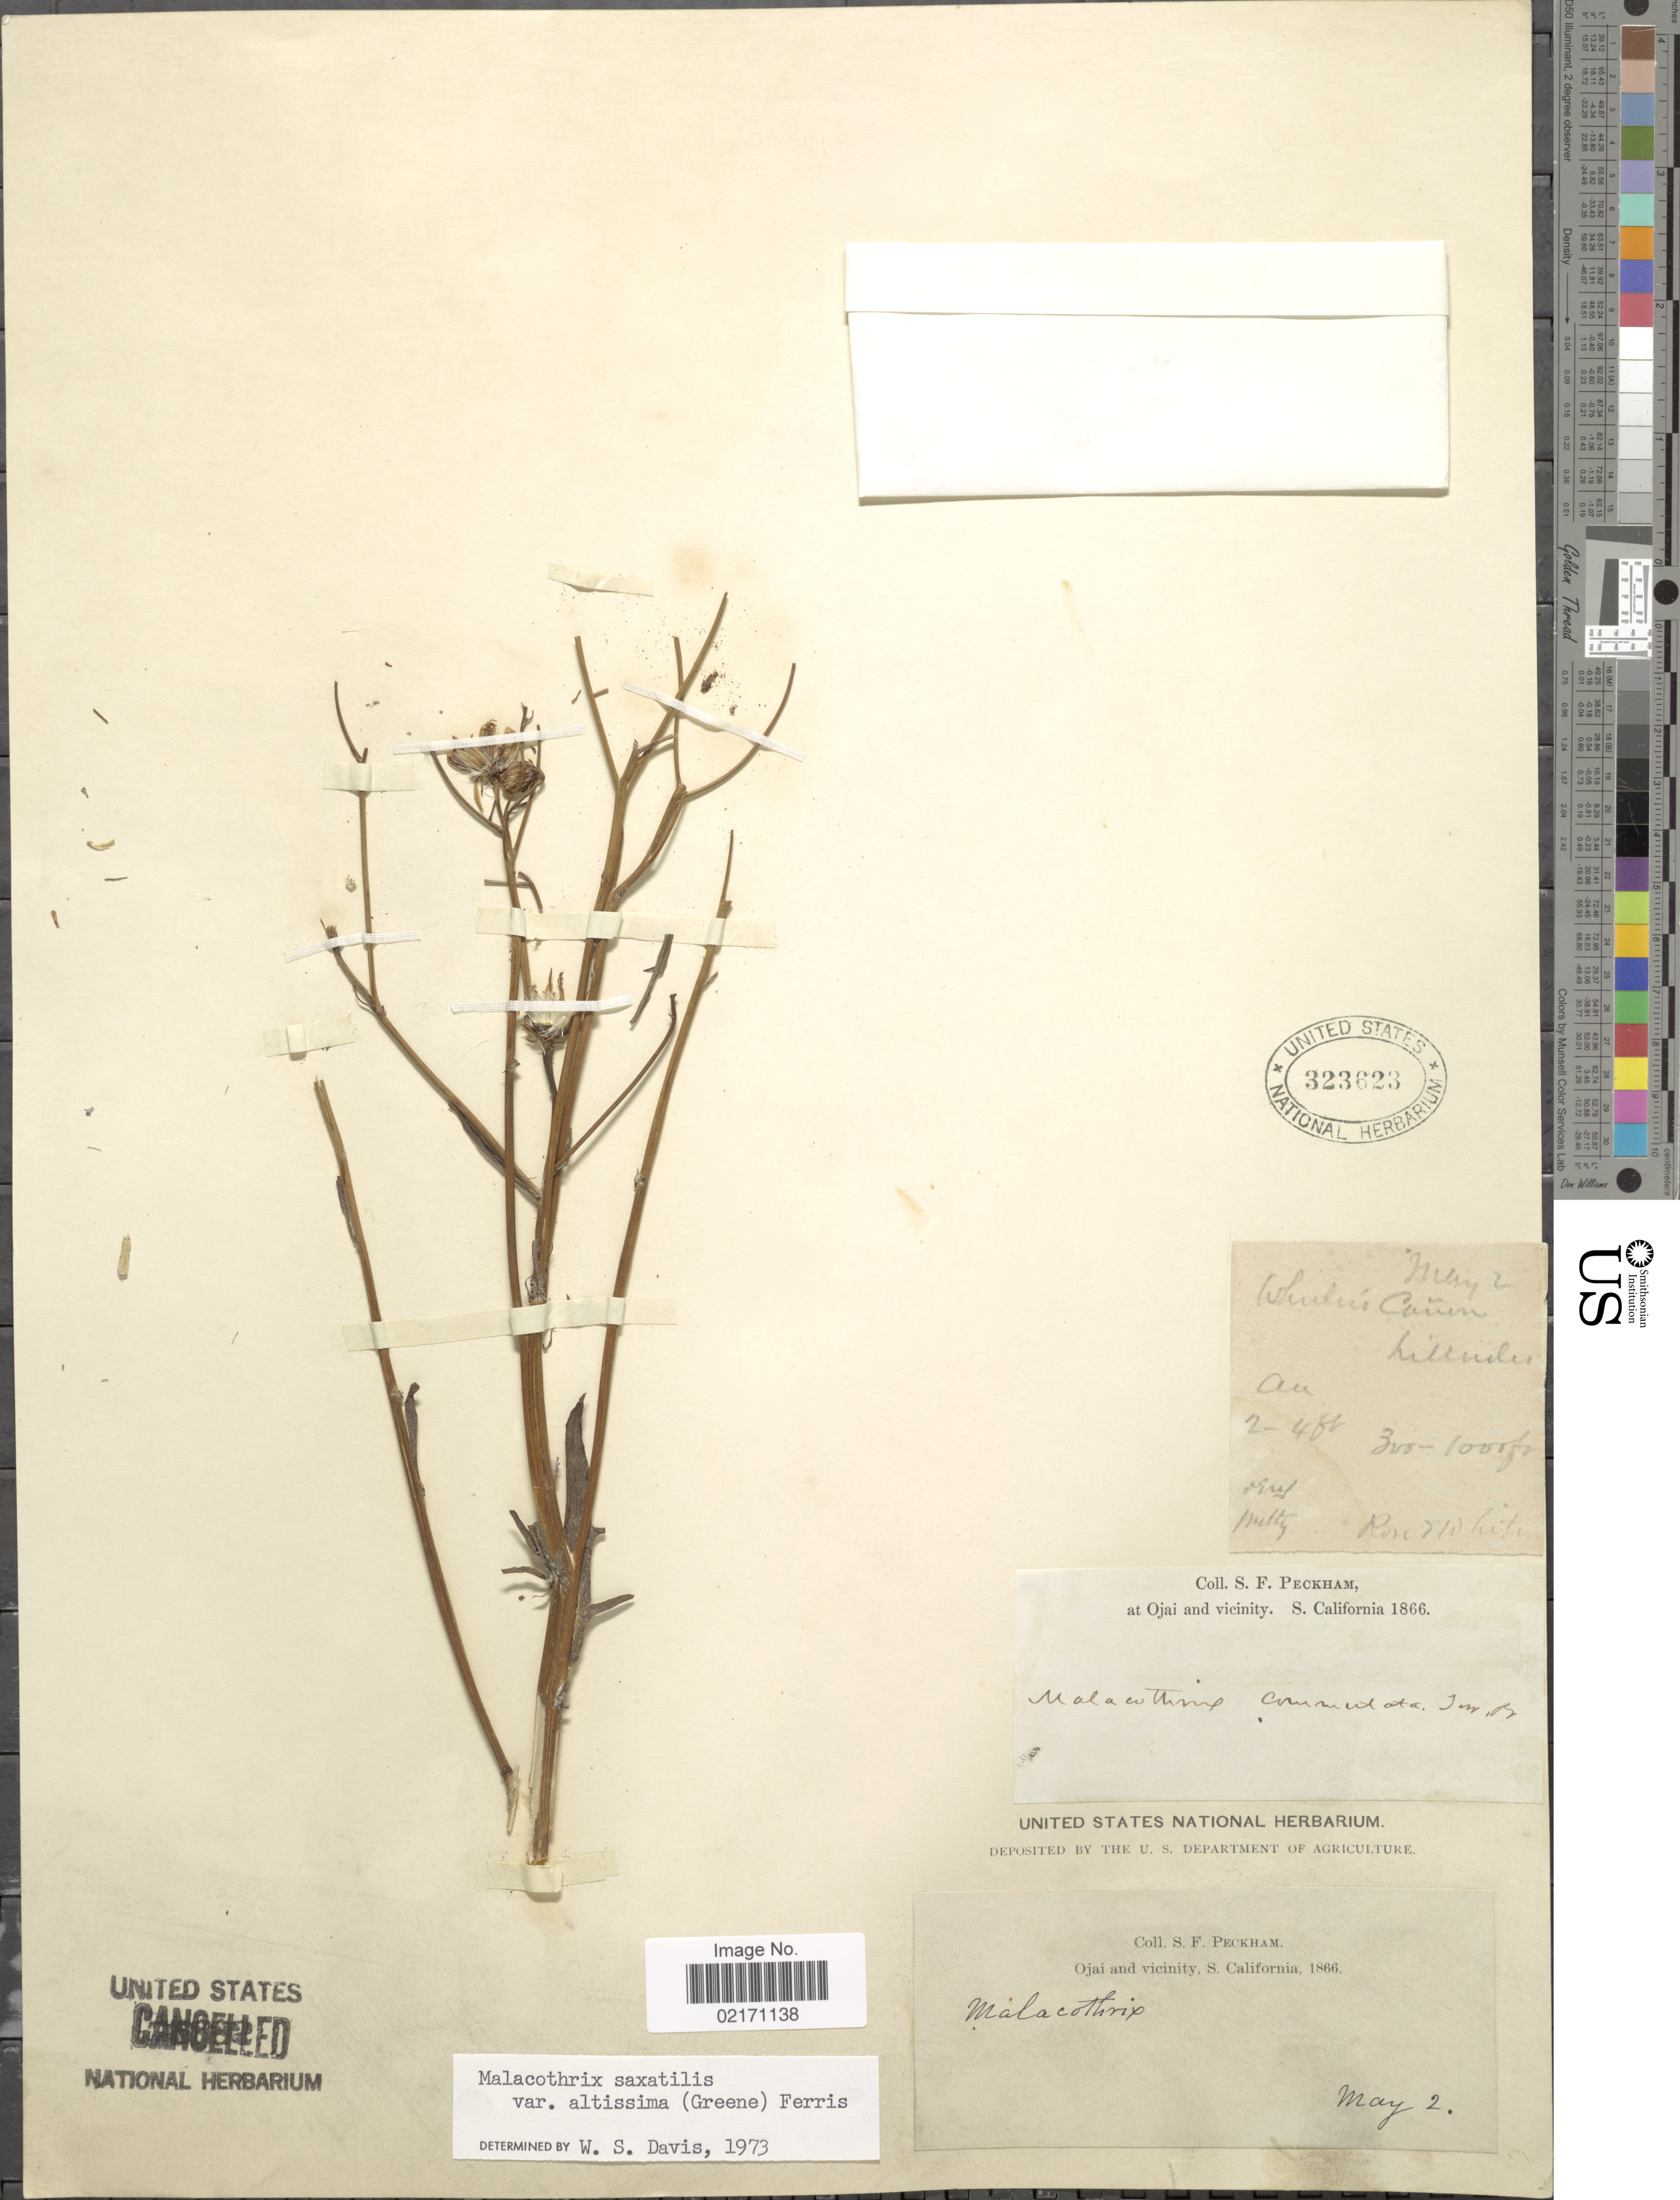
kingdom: Plantae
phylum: Tracheophyta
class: Magnoliopsida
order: Asterales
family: Asteraceae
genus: Malacothrix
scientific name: Malacothrix saxatilis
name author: Torr. & A. Gray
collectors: S. Peckham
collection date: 1886-05-02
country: United States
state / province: California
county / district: Ventura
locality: Ojai and Vicinity, S. California, Wheelers Canon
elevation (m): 91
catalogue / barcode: US 323623